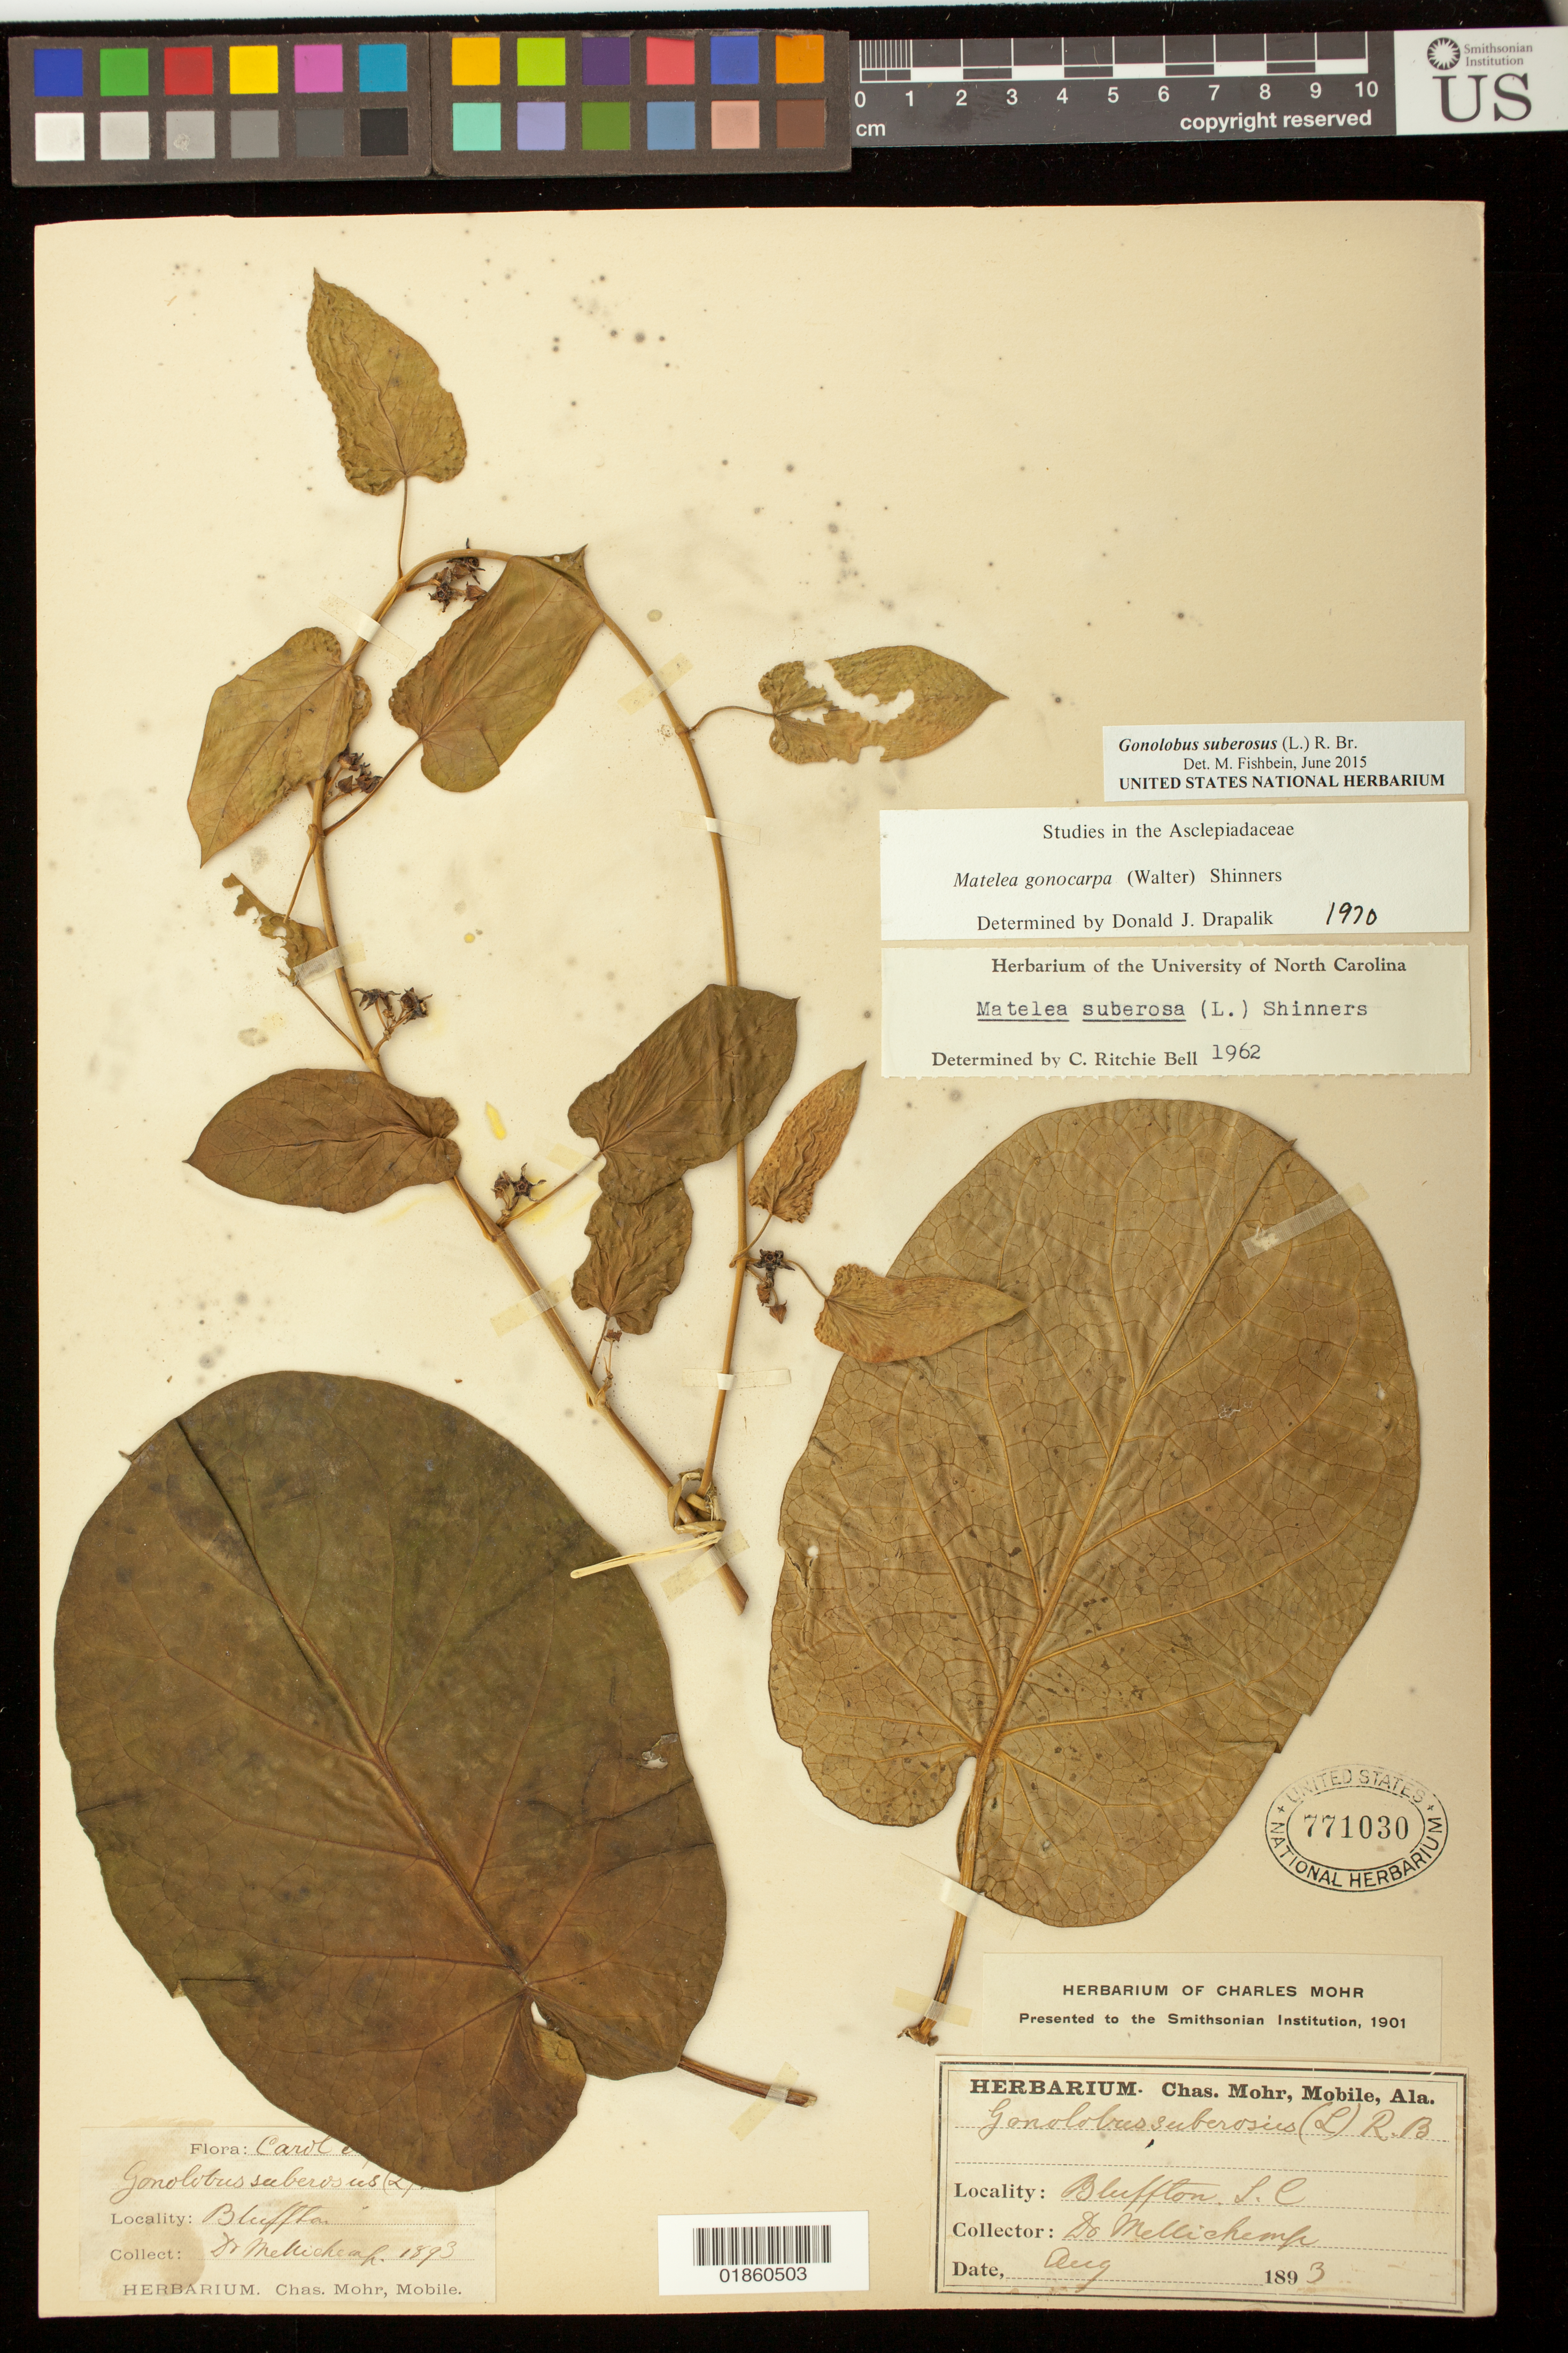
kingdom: Plantae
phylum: Tracheophyta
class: Magnoliopsida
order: Gentianales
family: Apocynaceae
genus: Gonolobus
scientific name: Gonolobus suberosus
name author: (L.) R. Br.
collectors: J. H. Mellichamp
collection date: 1893-08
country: United States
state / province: South Carolina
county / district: Beaufort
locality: Bluffton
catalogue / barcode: US 771030